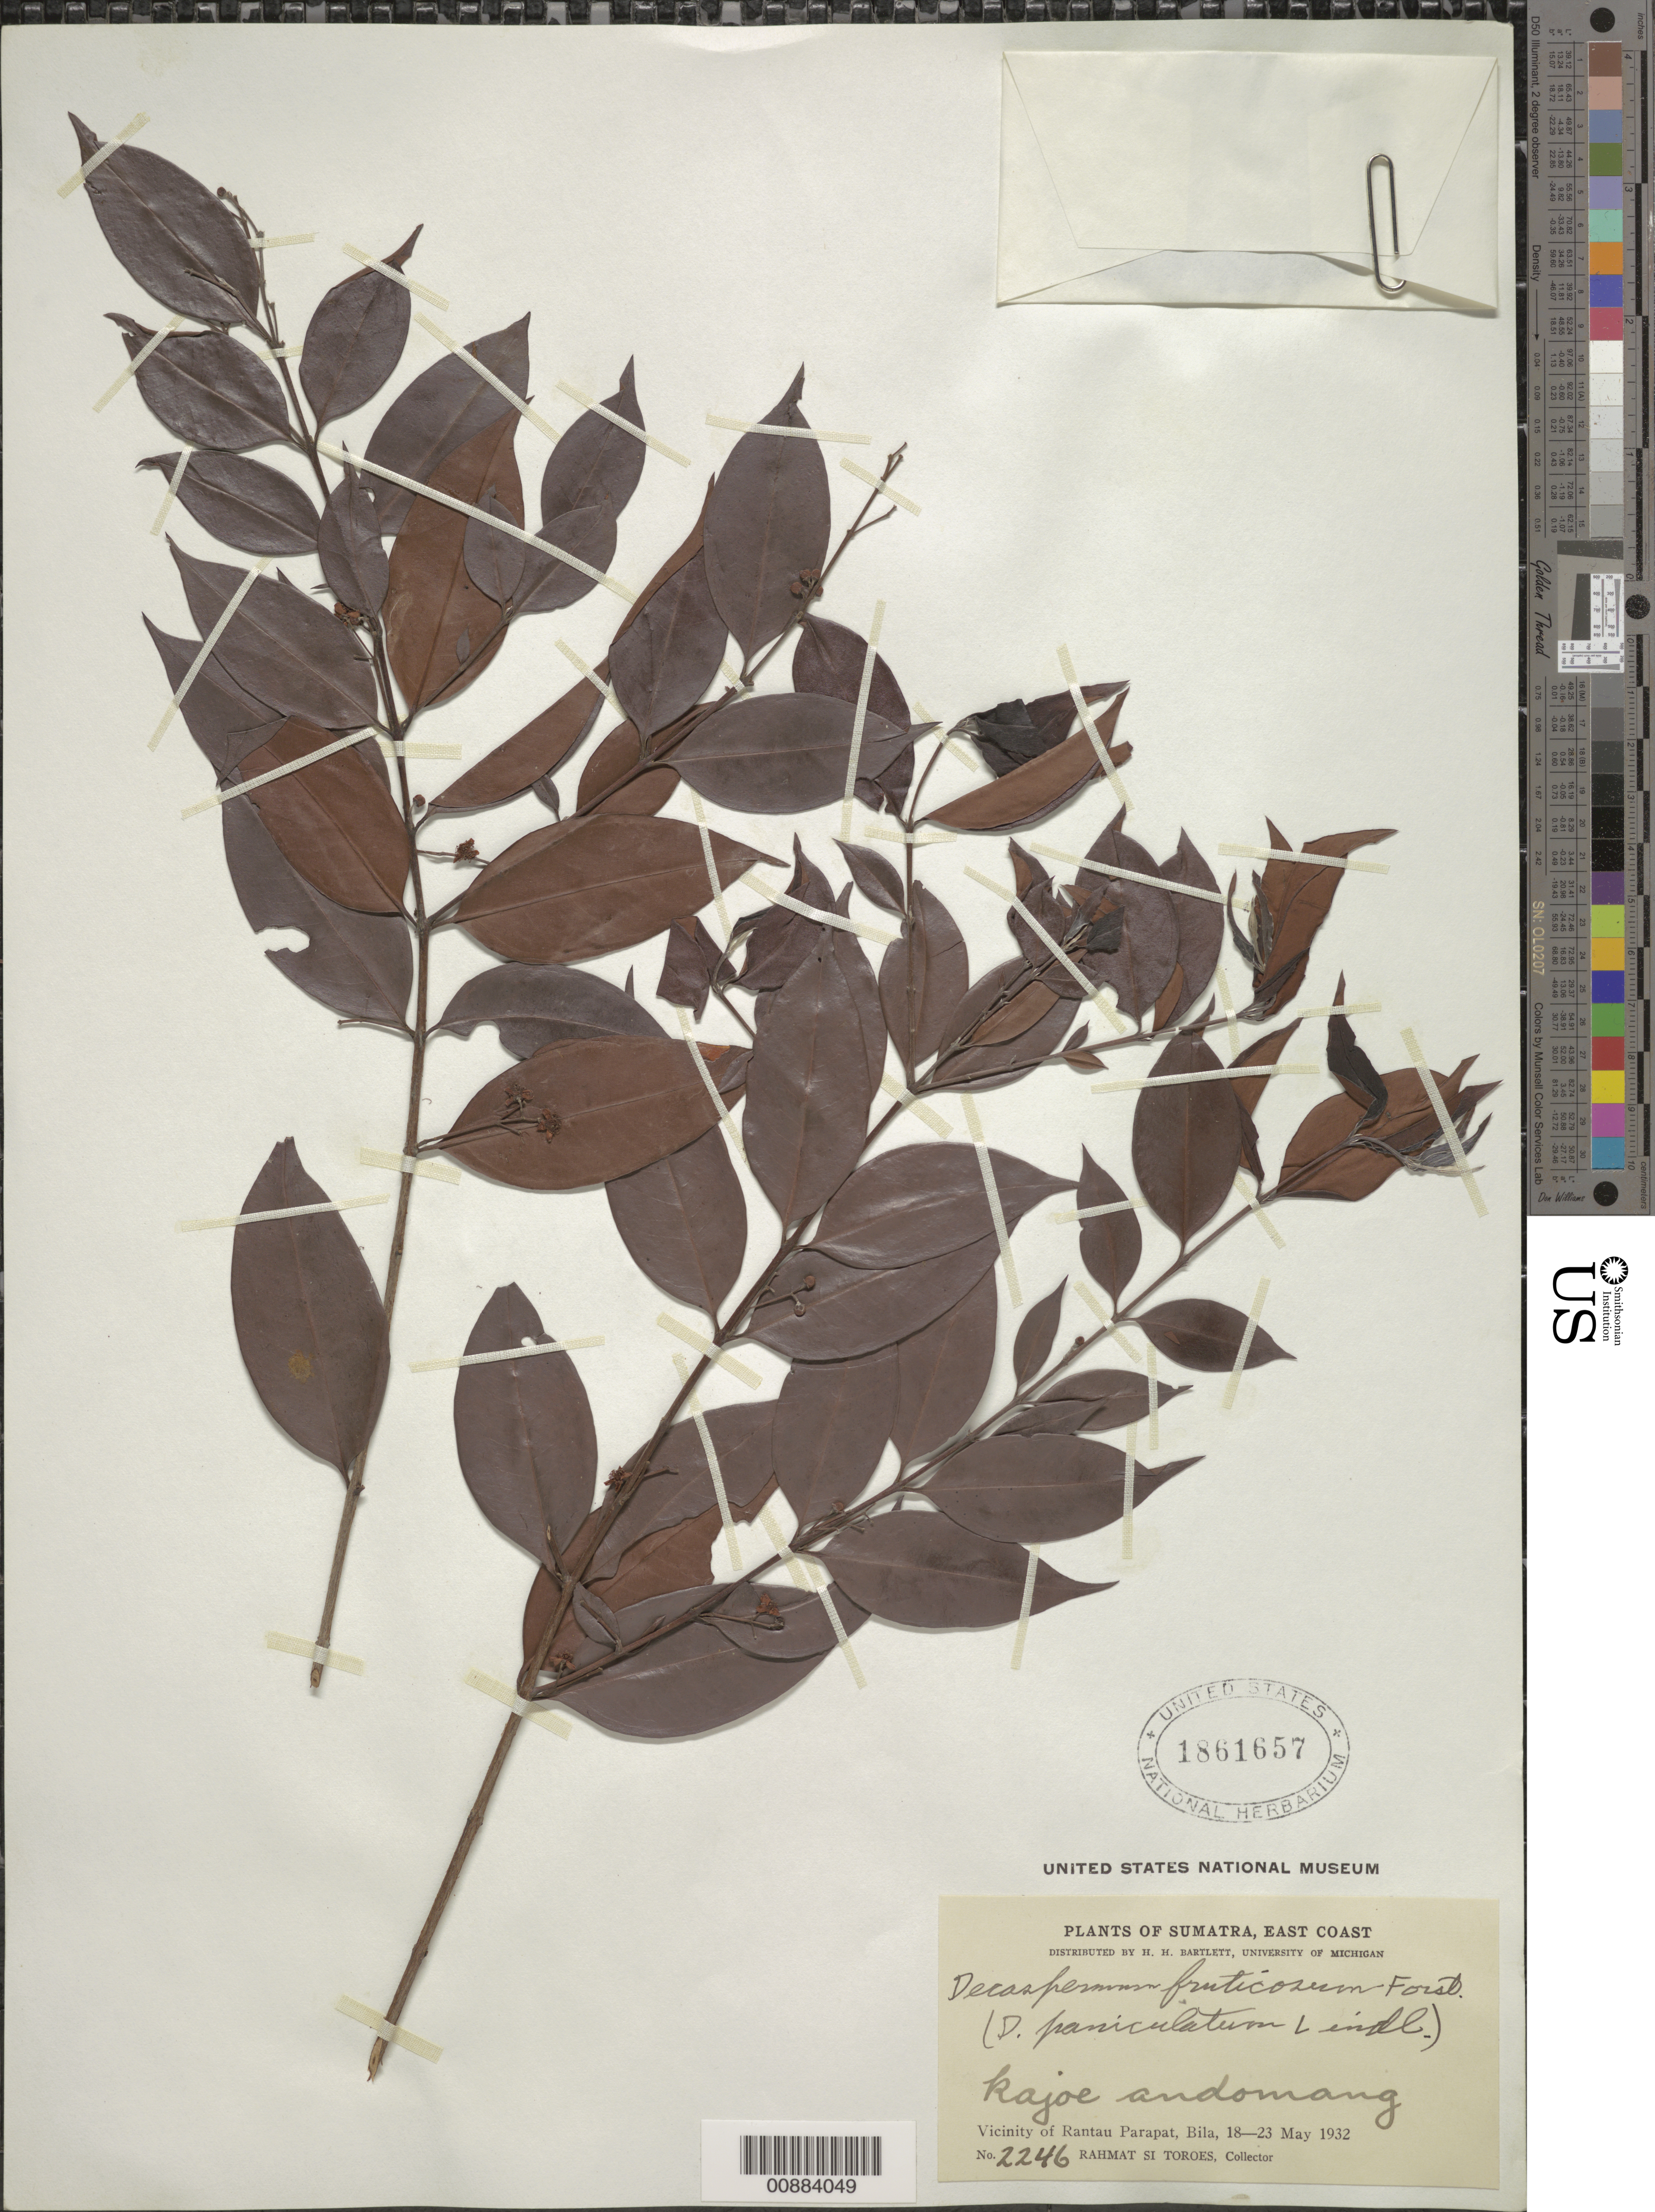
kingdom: Plantae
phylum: Tracheophyta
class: Magnoliopsida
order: Myrtales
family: Myrtaceae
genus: Decaspermum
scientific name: Decaspermum fruticosum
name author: J.R. Forst. & G. Forst.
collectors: Rahmat Si Boeea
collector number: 2246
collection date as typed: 18 May 1932 to 23 May 1932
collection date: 1932-05-18/1932-05-23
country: Indonesia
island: Sumatra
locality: Vicinity of Rantau Parapat, Bila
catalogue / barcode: US 1861657